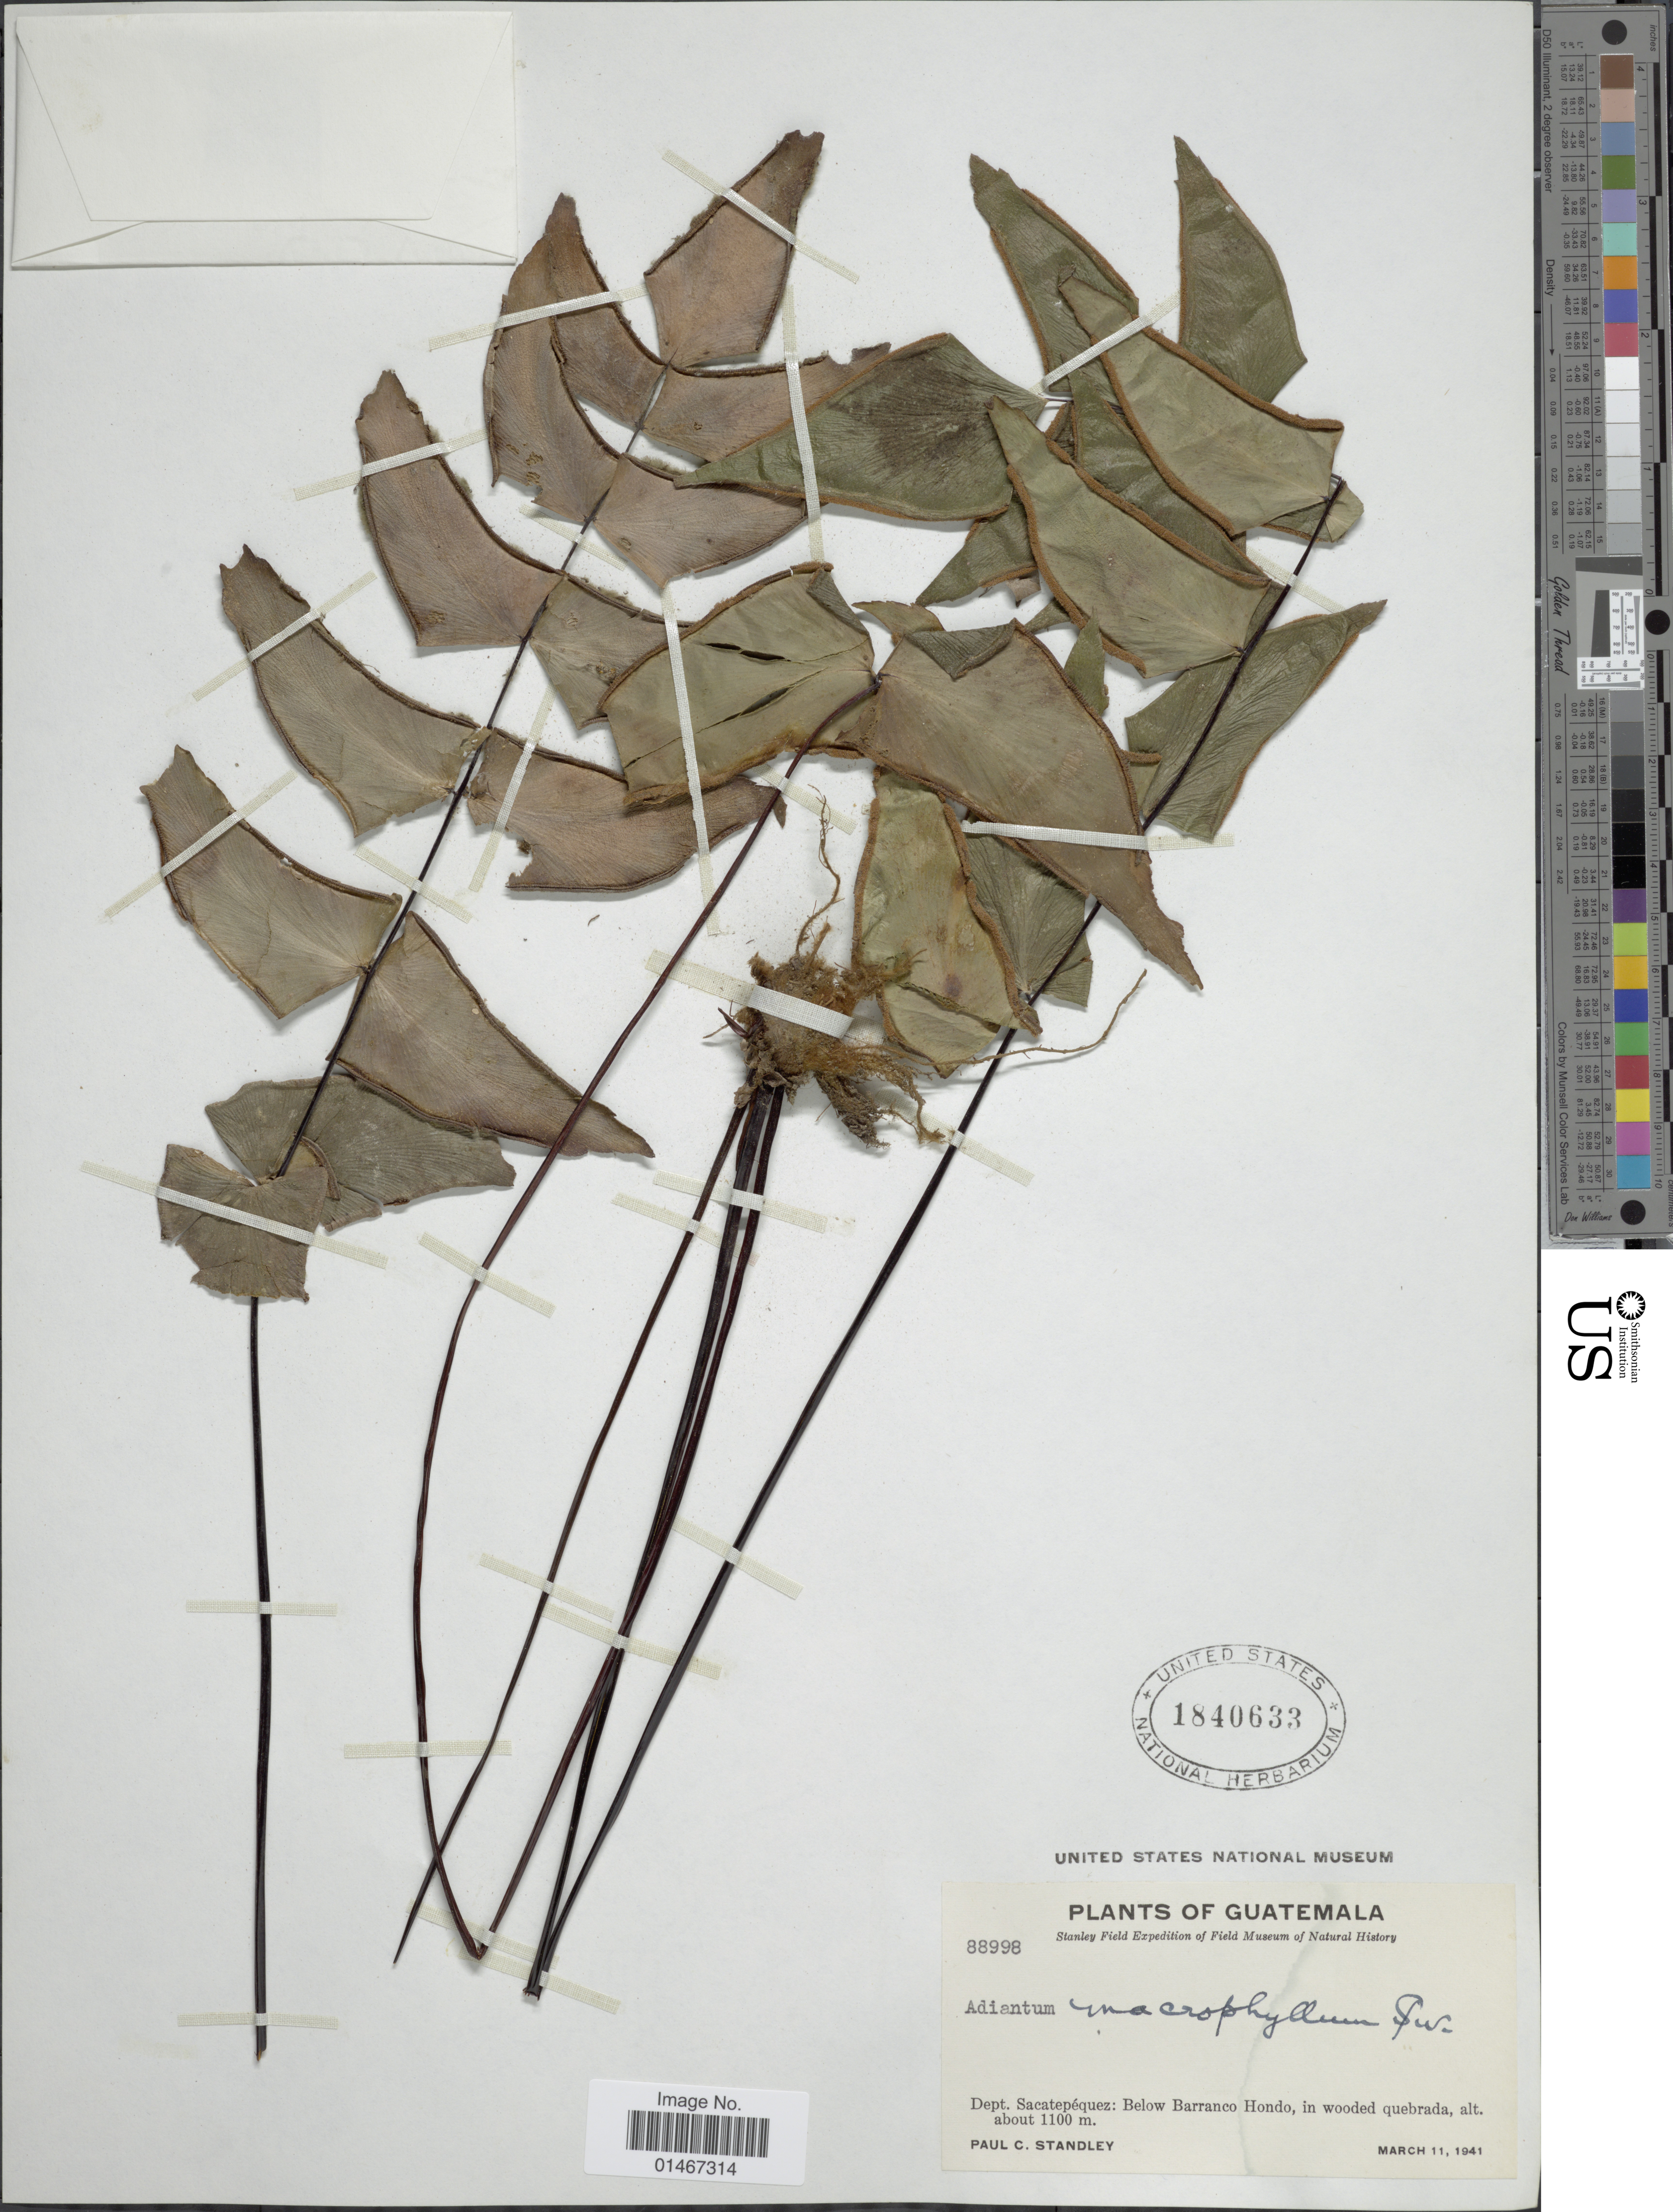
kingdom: Plantae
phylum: Tracheophyta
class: Polypodiopsida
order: Polypodiales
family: Pteridaceae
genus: Adiantum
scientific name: Adiantum macrophyllum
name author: Sw.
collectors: P. C. Standley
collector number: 88998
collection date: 1941-03-11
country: Guatemala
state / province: Sacatepéquez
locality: Dept. Sacatepequez: Below Barranco Hondo.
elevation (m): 1100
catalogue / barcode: US 1840633